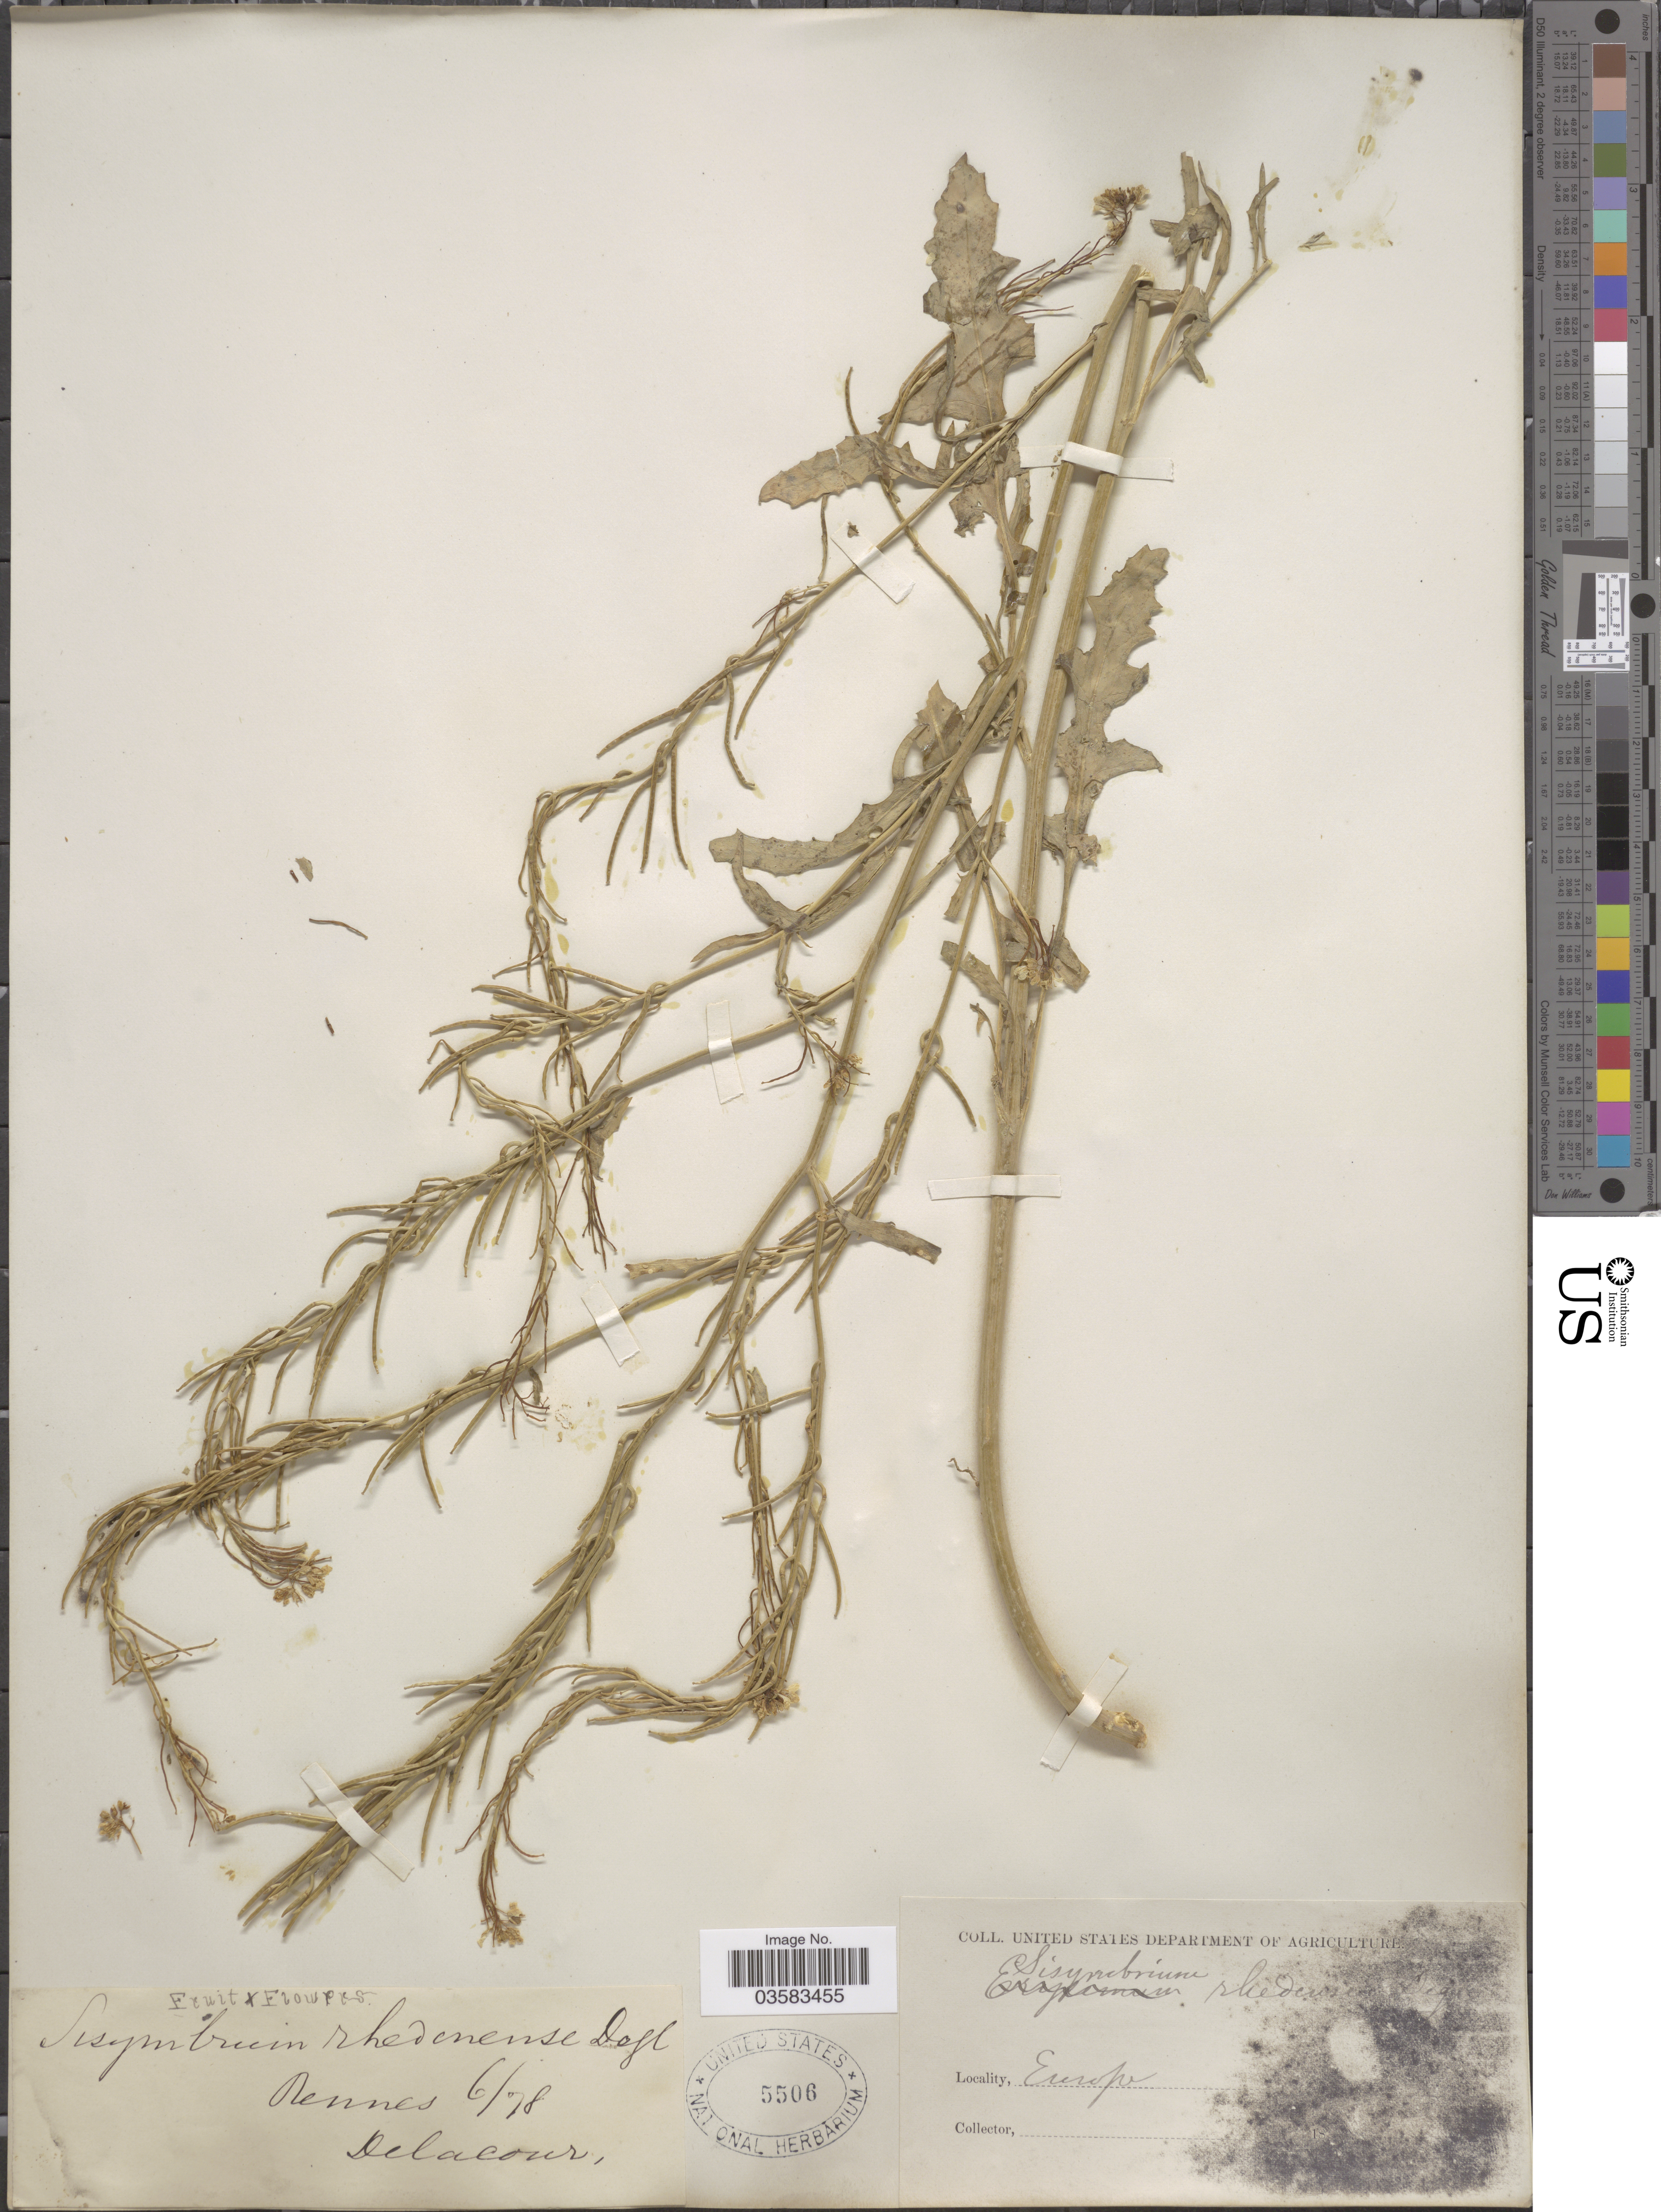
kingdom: Plantae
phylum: Tracheophyta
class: Magnoliopsida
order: Brassicales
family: Brassicaceae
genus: Sisymbrium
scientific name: Sisymbrium rhedonense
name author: Degl. ex Gren. & Godr.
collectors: Delacour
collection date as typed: Transcribed d/m/y: /6/78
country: France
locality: Rennes, Europe.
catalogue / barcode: US 5506